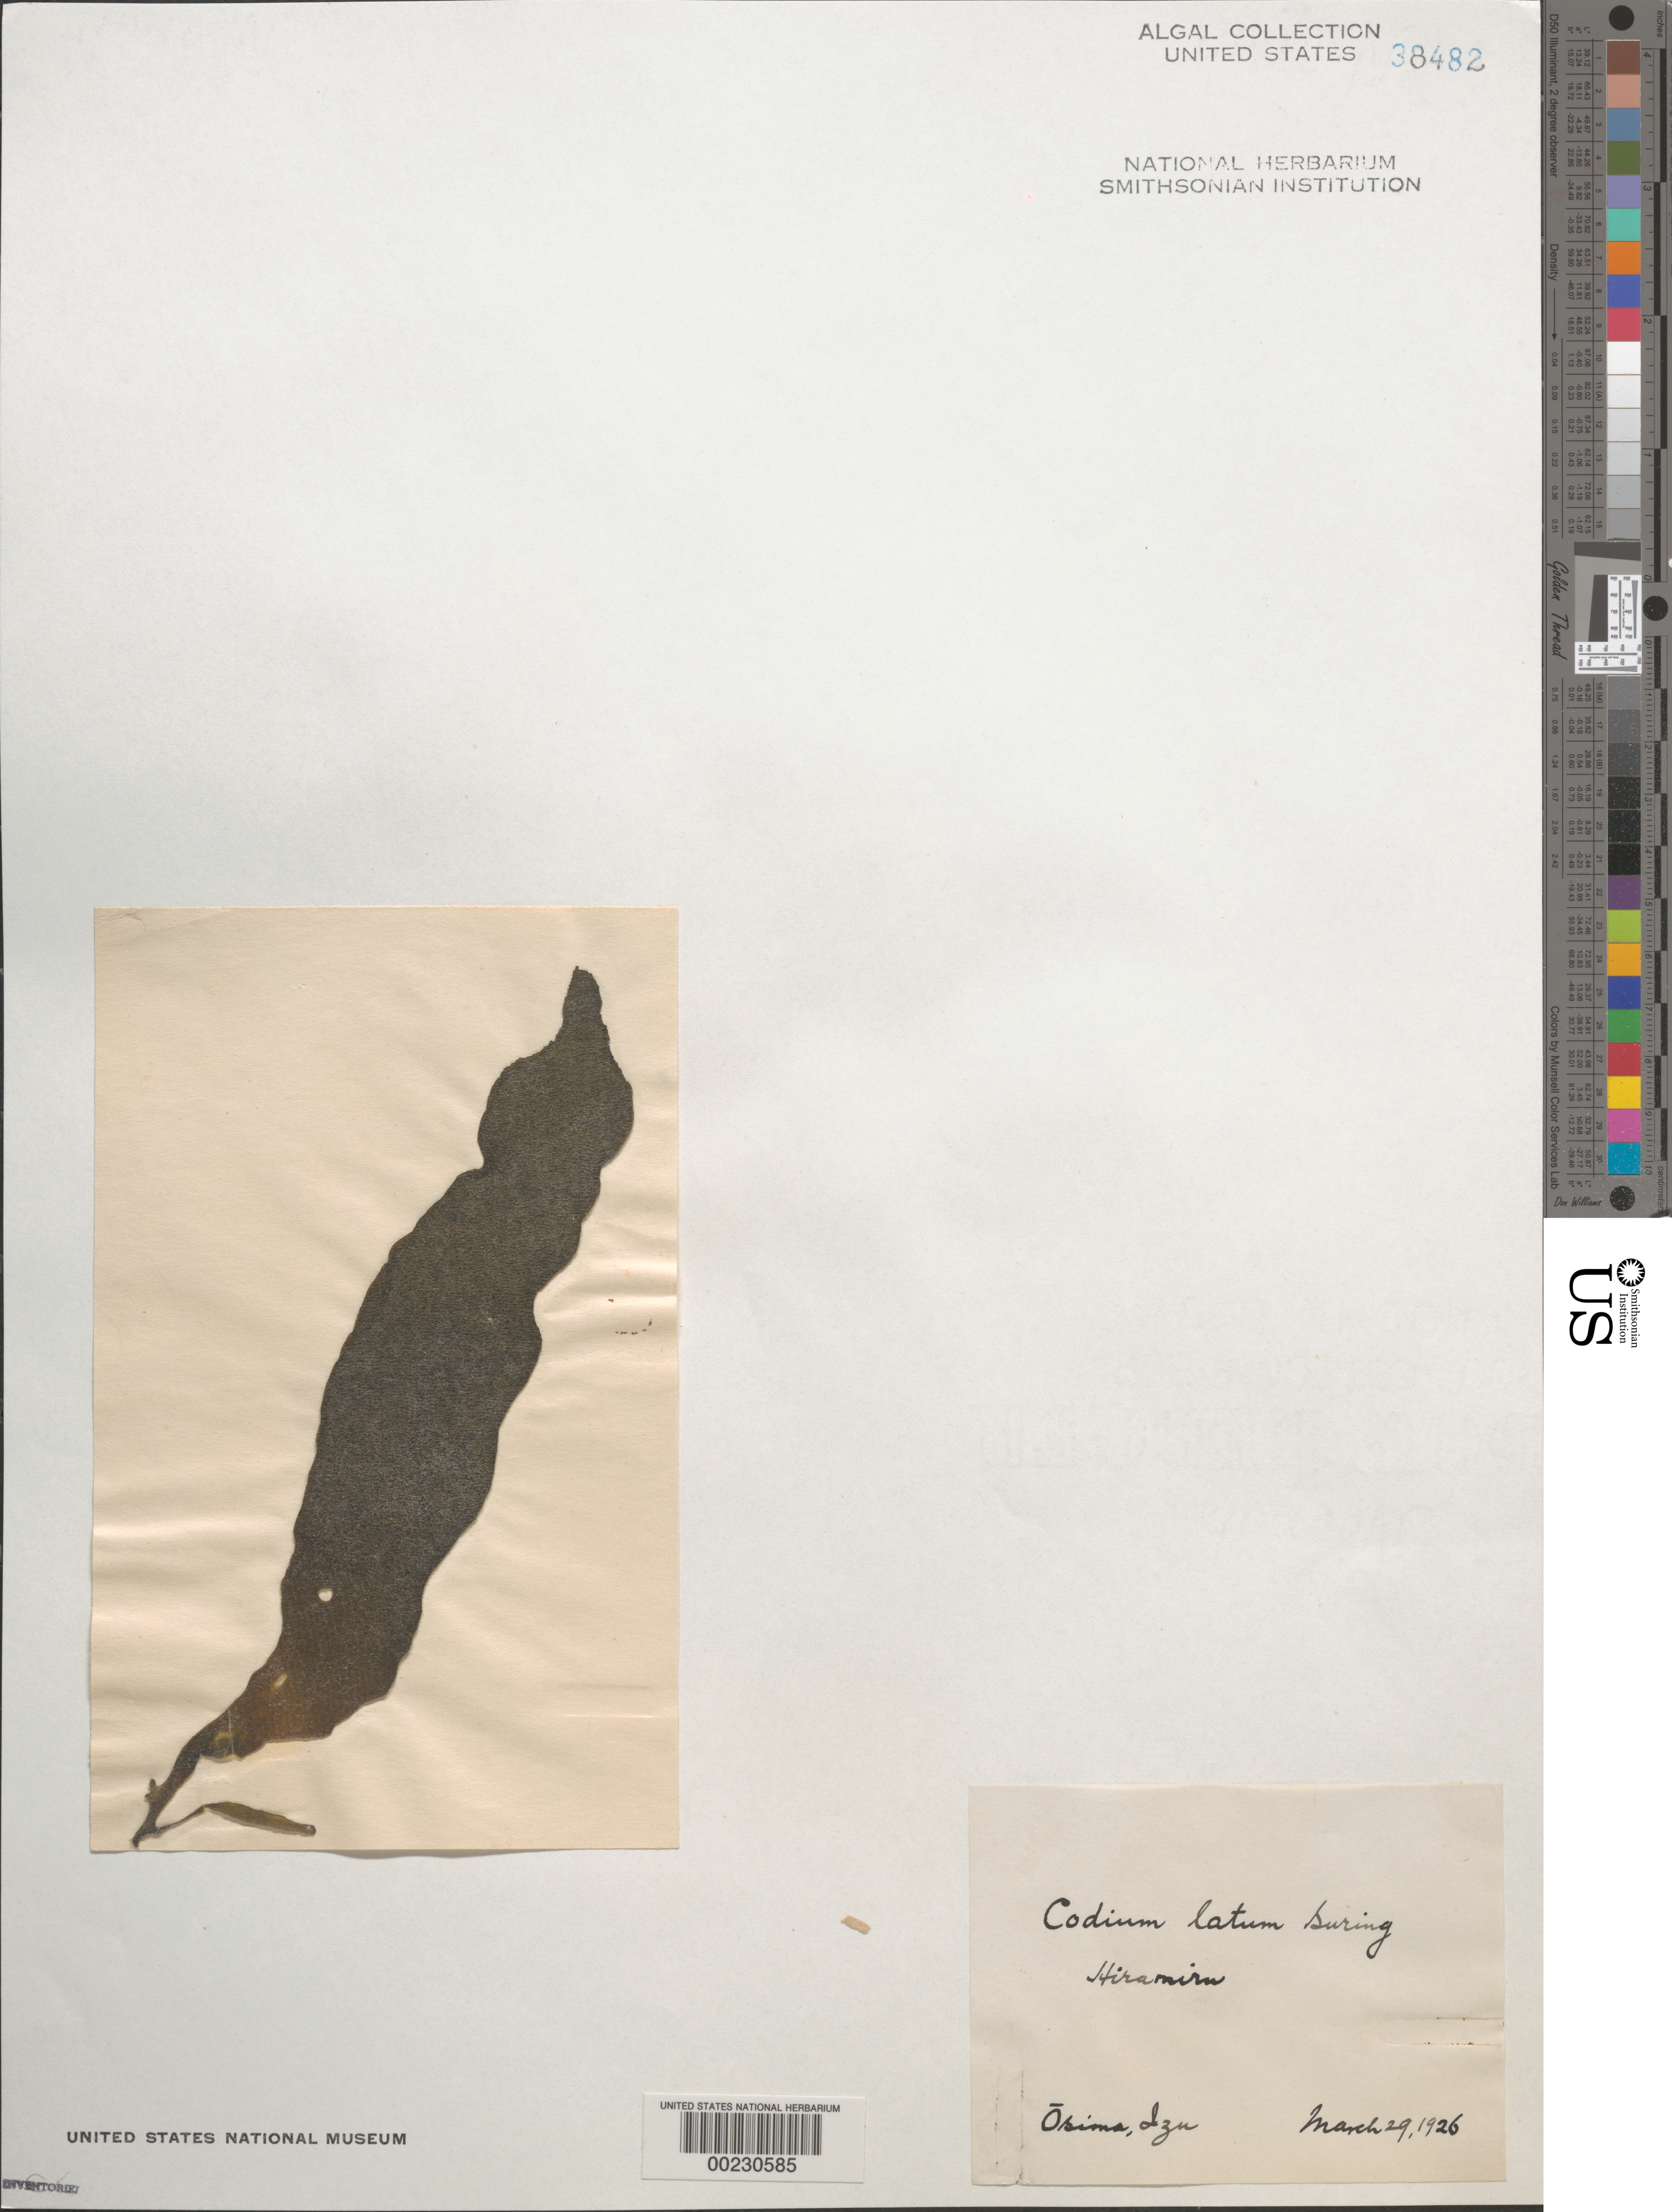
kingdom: Plantae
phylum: Chlorophyta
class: Ulvophyceae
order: Bryopsidales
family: Codiaceae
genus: Codium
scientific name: Codium latum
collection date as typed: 29 Mar 1926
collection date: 1926-03-29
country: Japan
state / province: Sizuoka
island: Izu Oshima (Osima)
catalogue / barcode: US 38482